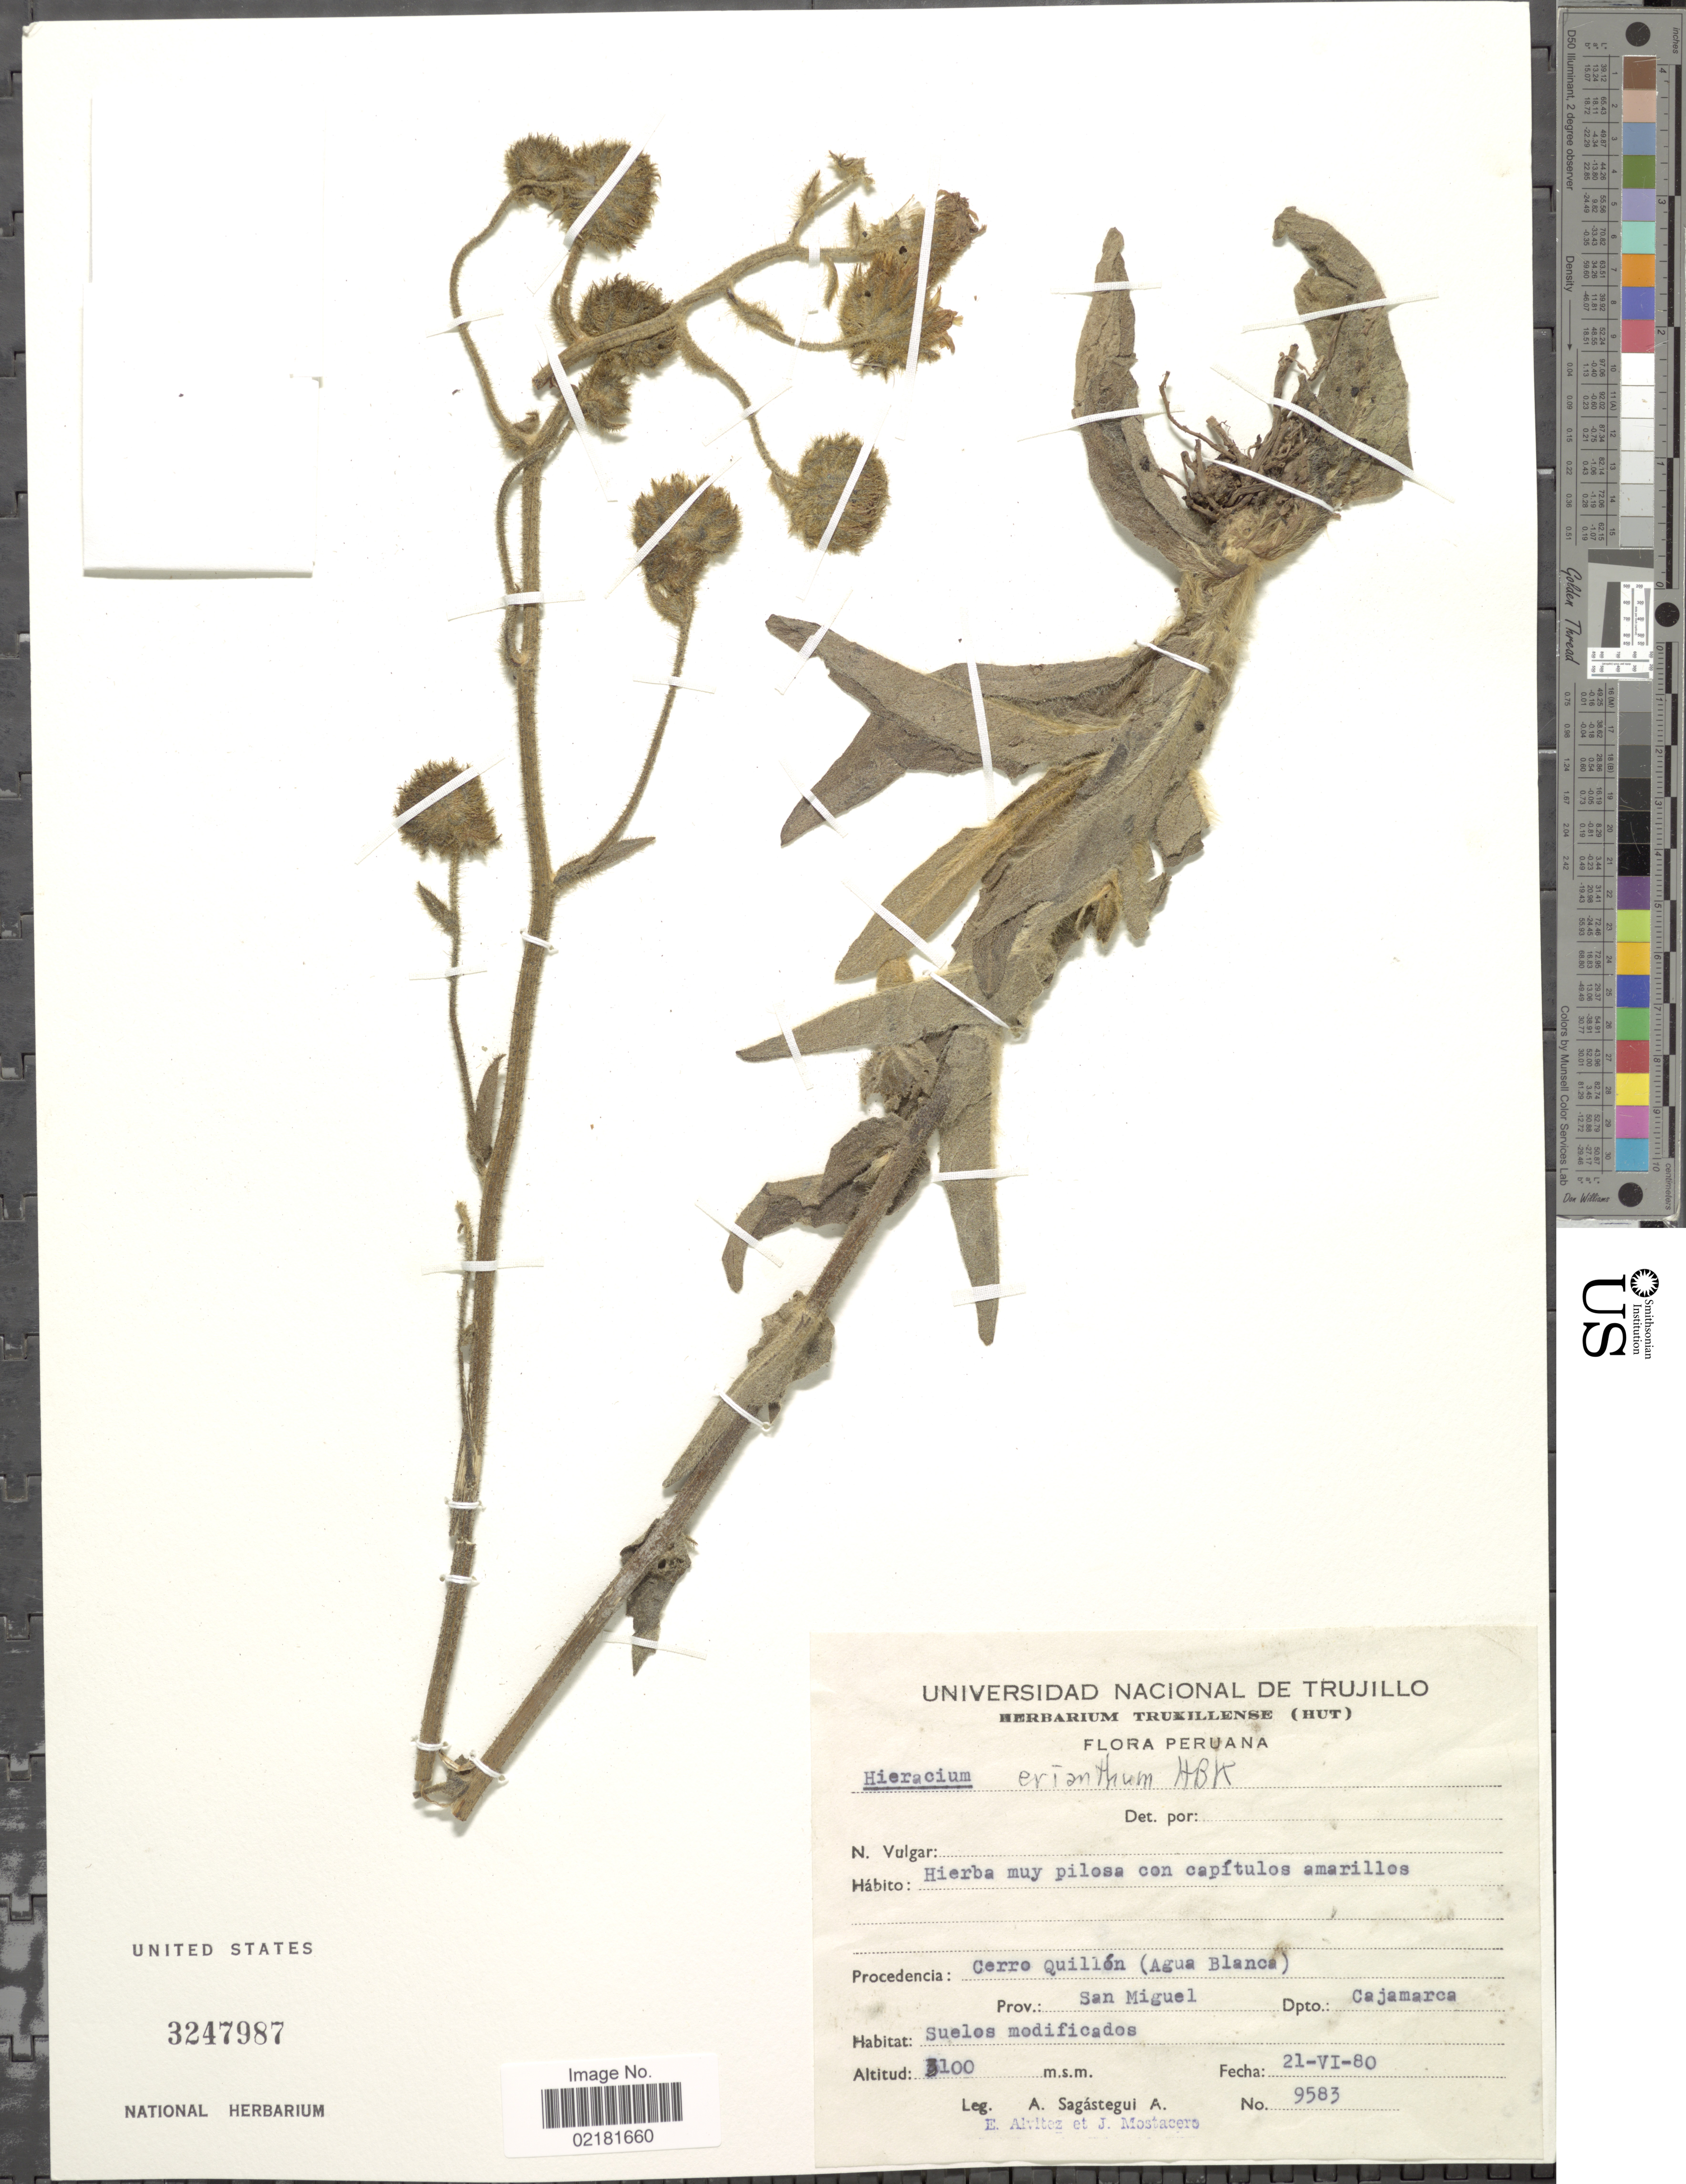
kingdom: Plantae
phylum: Tracheophyta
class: Magnoliopsida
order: Asterales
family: Asteraceae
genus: Hieracium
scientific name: Hieracium erianthum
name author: Kunth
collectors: A. Sagástegui A., E. Alvitez I. & J. Mostacero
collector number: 9583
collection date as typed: Transcribed d/m/y: 21/6/80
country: Peru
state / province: Cajamarca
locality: Cerro Quillon (Agua Blanca), Prov.: San Miguel.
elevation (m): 3100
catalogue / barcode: US 3247987